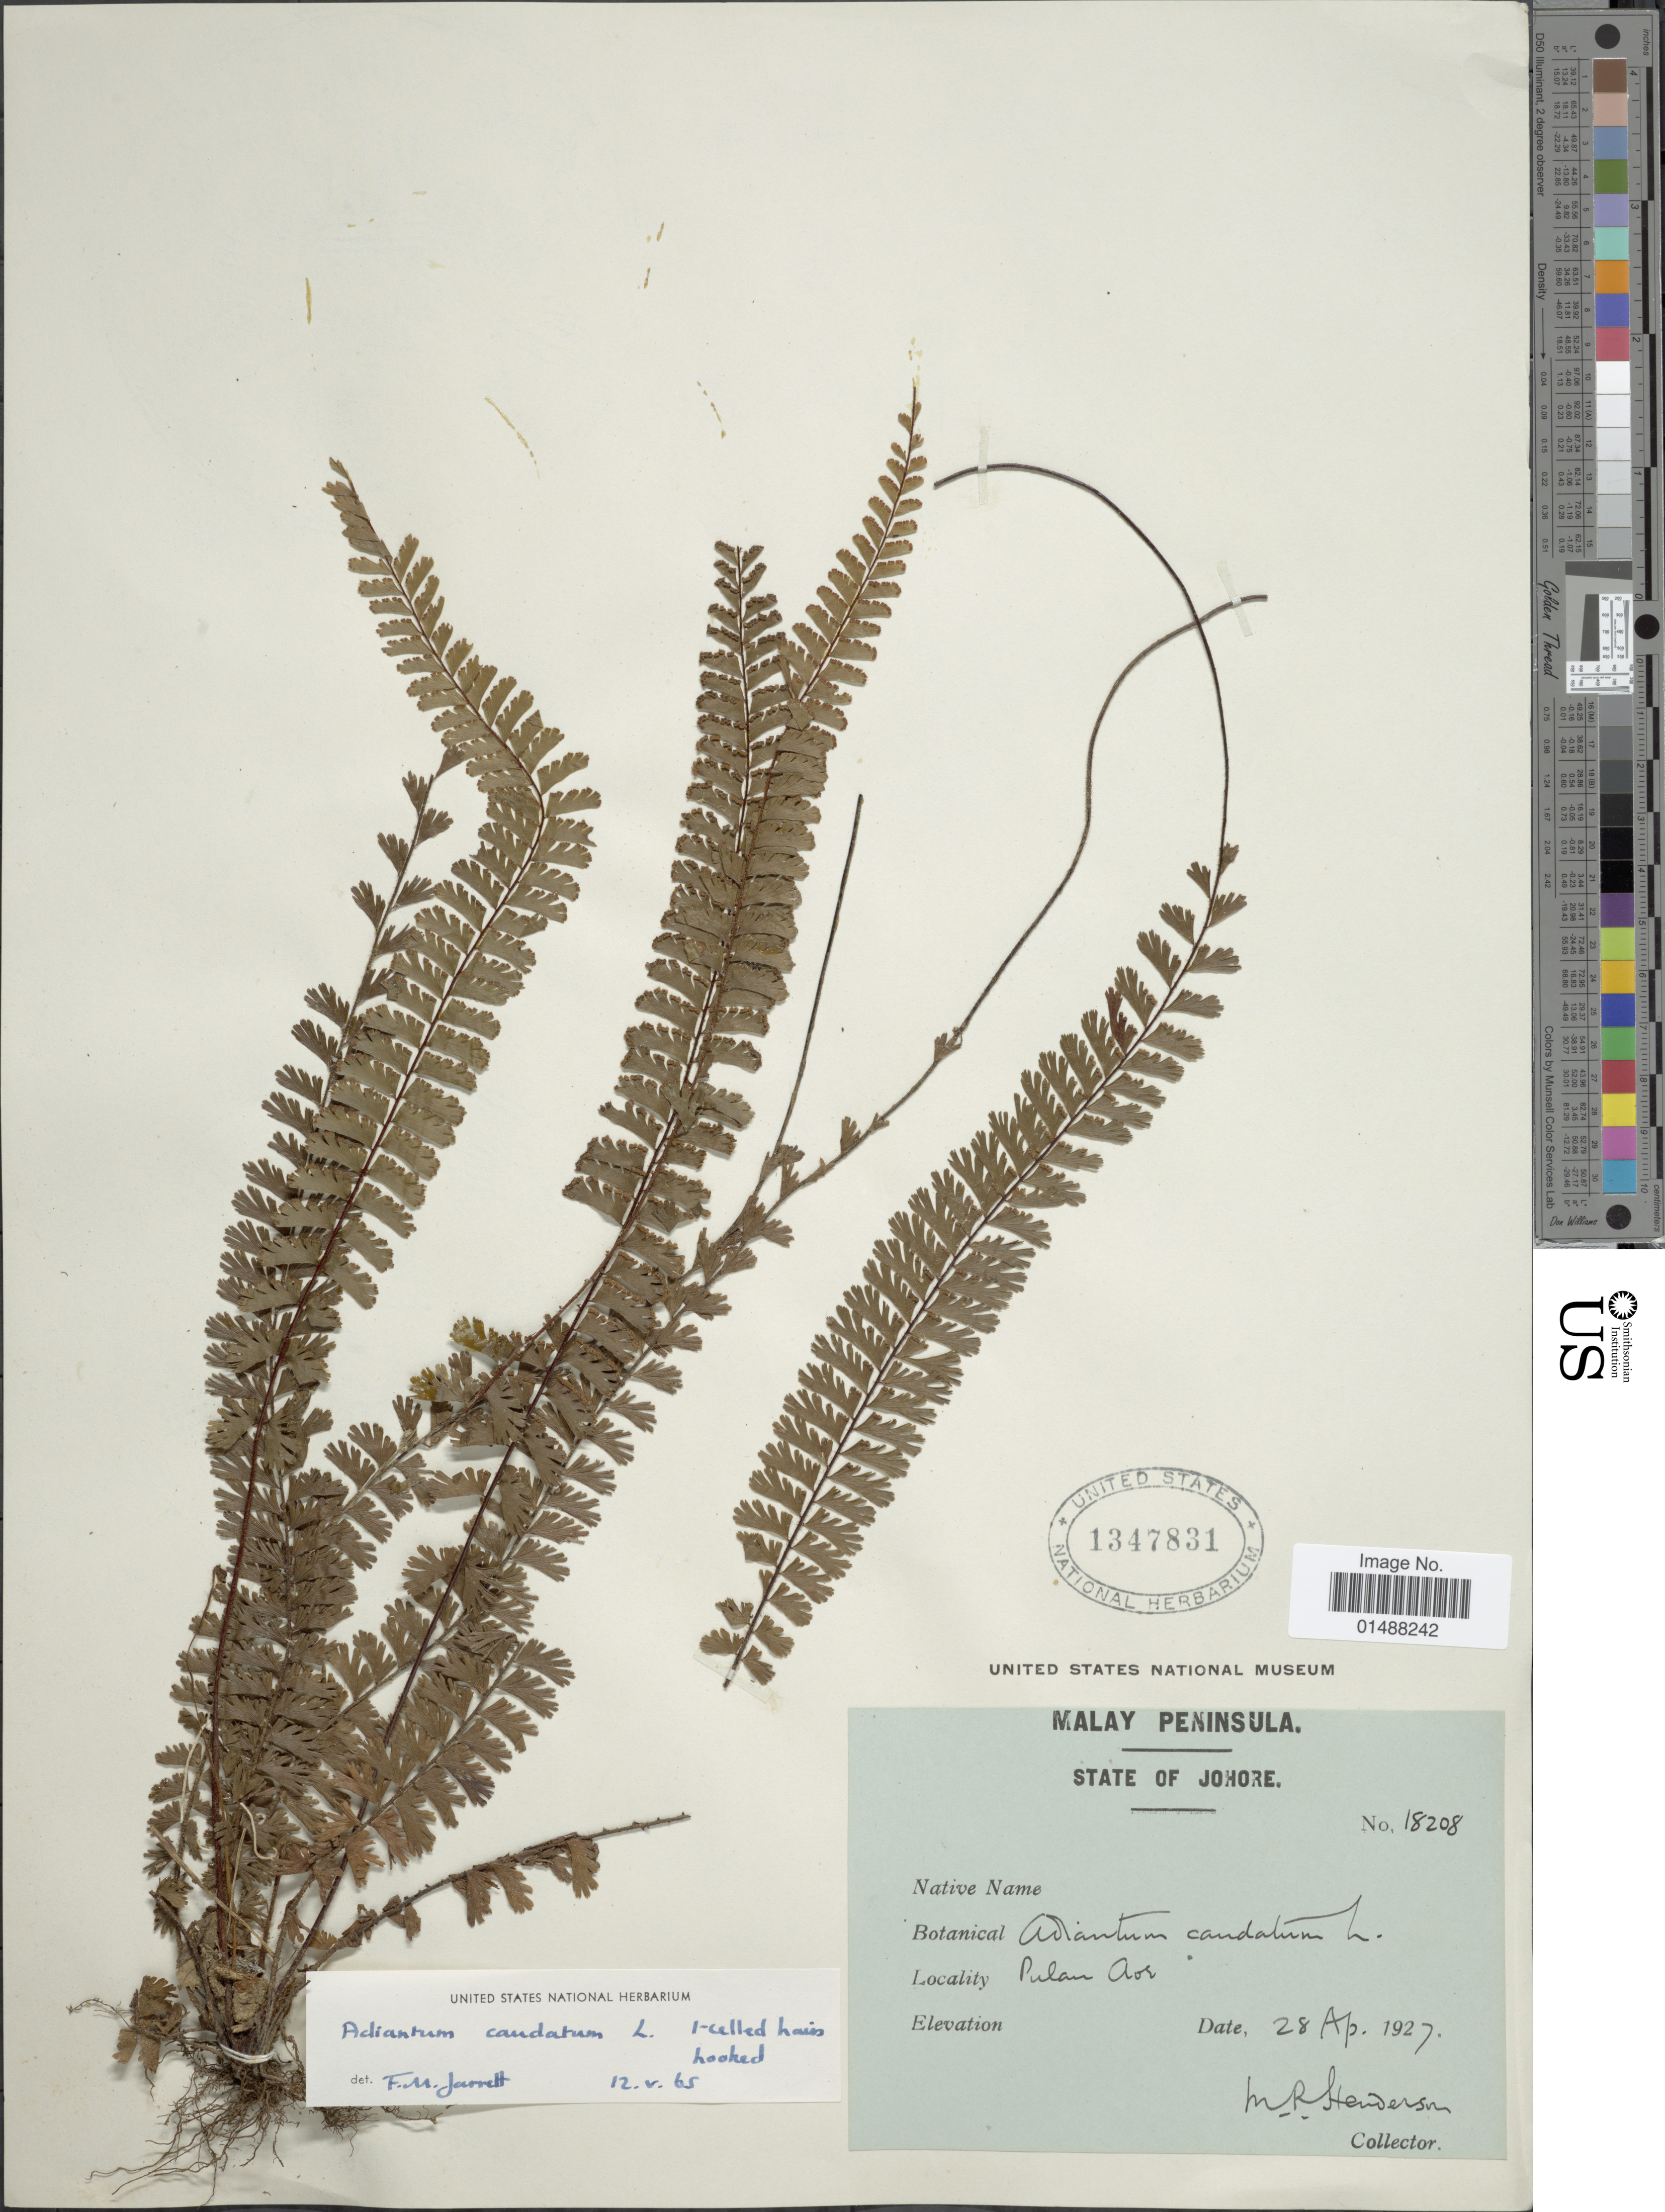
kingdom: Plantae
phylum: Tracheophyta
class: Polypodiopsida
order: Polypodiales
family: Pteridaceae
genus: Adiantum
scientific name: Adiantum caudatum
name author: L.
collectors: M. Henderson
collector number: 18208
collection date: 1927-04-28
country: Malaysia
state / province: Johor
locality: Malay Peninsula, State of Johore, Pulan Aor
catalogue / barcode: US 1347831